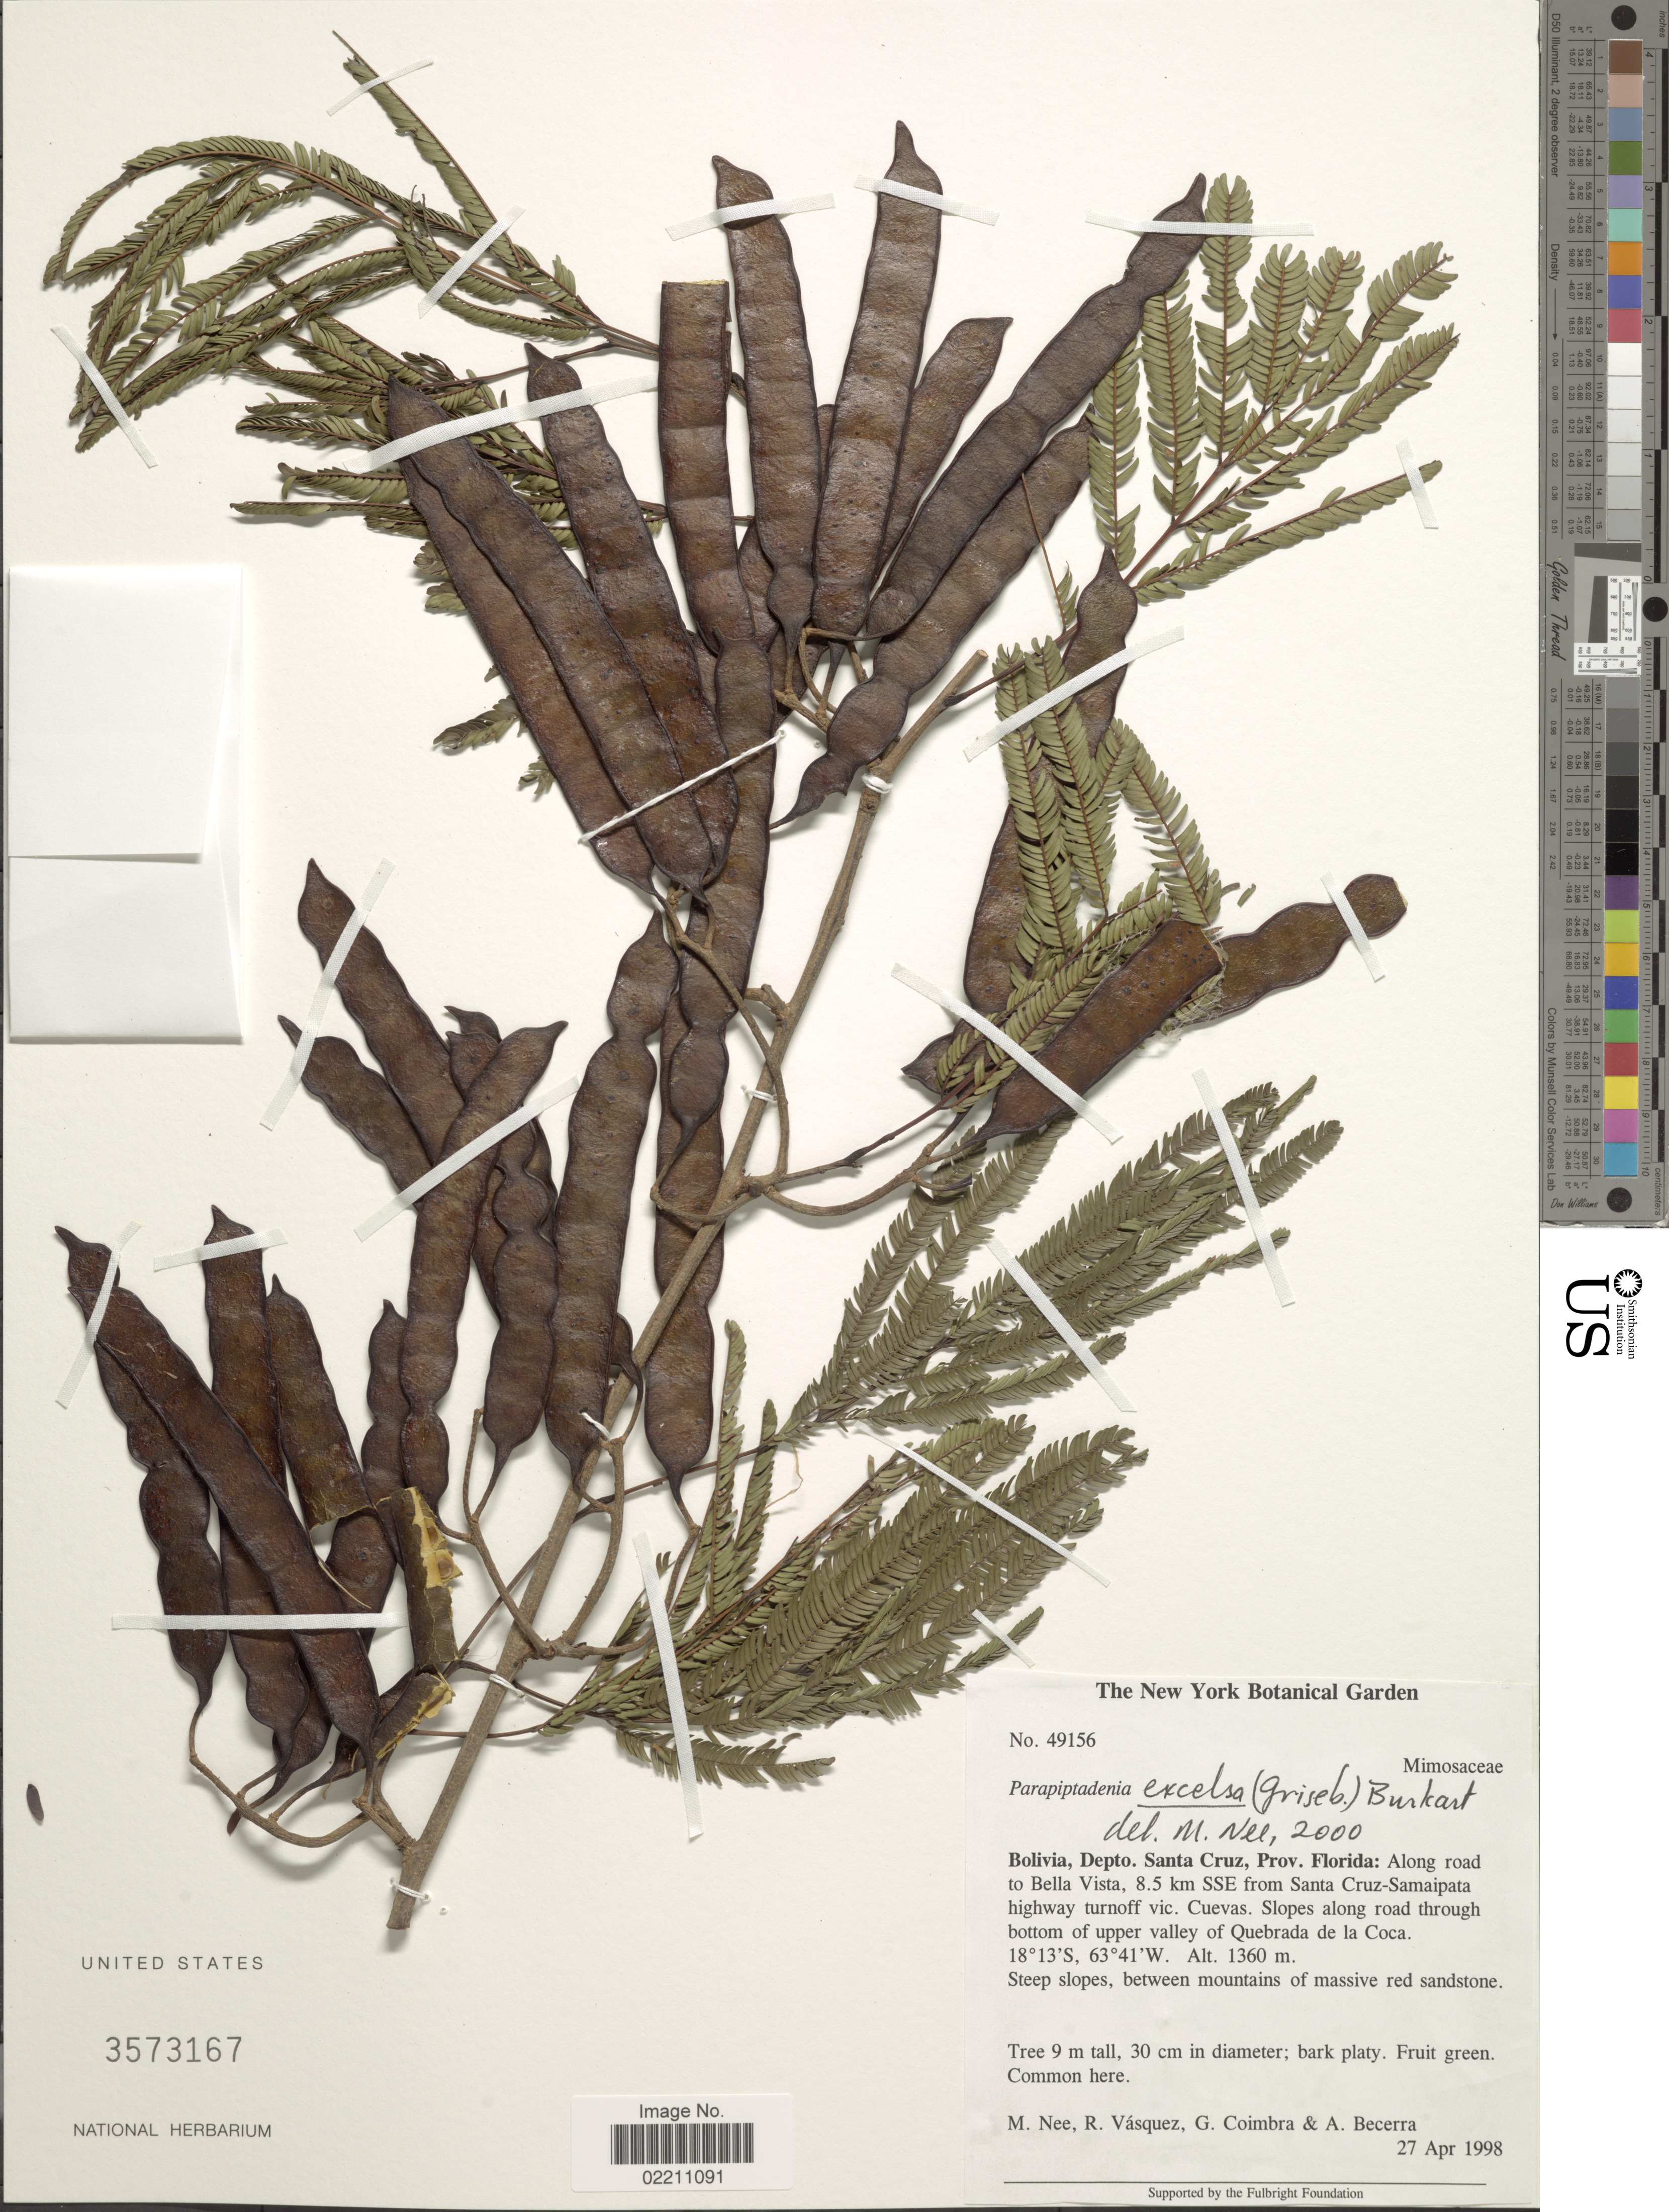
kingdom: Plantae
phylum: Tracheophyta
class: Magnoliopsida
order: Fabales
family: Fabaceae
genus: Parapiptadenia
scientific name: Parapiptadenia excelsa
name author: (Griseb.) Burkart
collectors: M. Nee, R. Vásquez, G. Coimbra & A. Becerra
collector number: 49156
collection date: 1998-04-27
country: Bolivia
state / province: Santa Cruz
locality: Bolivia, Depto. Santa Cruz, Prov. Florida: Along road to Bella Vista, 8.5km SSE from Santa -Cruz Samaipatahighway turnoff vic. Cuevas, Slope along road through bottom of upper valley of Quebrada de la Coca.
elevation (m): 1360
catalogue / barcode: US 3573167